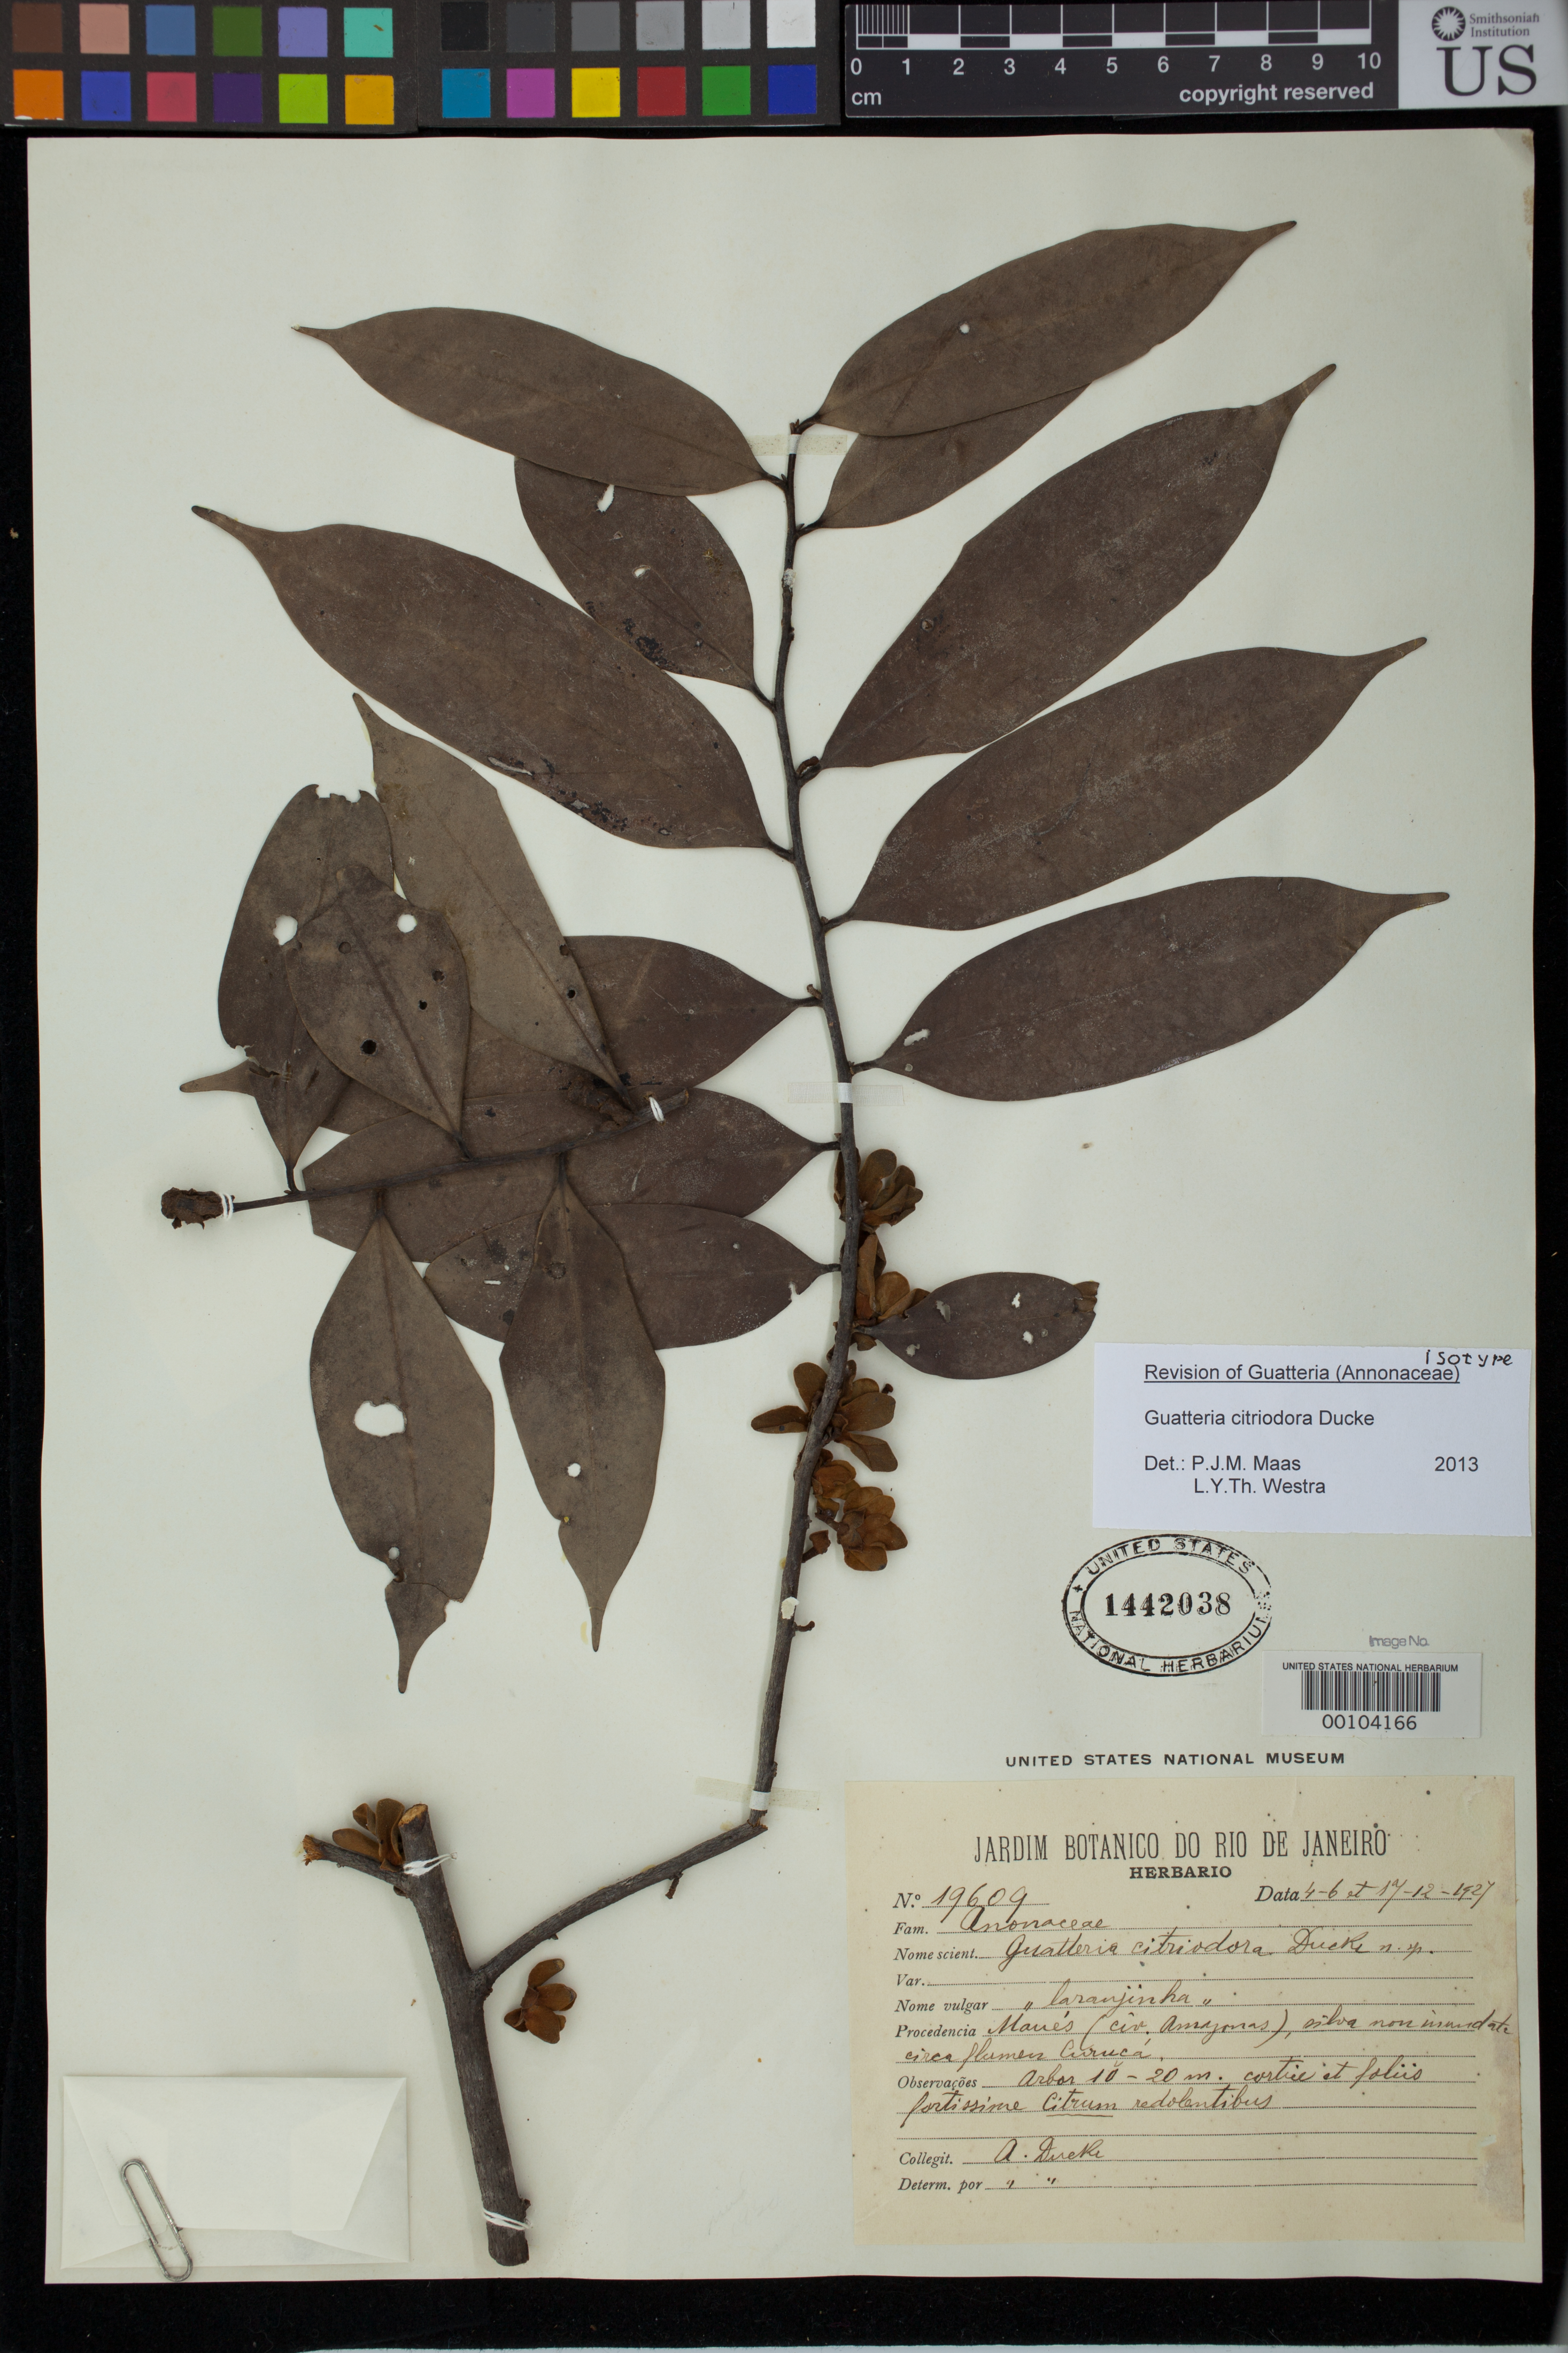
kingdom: Plantae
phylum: Tracheophyta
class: Magnoliopsida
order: Magnoliales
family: Annonaceae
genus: Guatteria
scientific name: Guatteria citriodora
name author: Ducke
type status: Isotype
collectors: A. Ducke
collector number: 19609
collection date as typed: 17 Dec 1927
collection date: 1927-12-17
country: Brazil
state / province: Amazonas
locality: Curuca.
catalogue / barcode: US 1442038